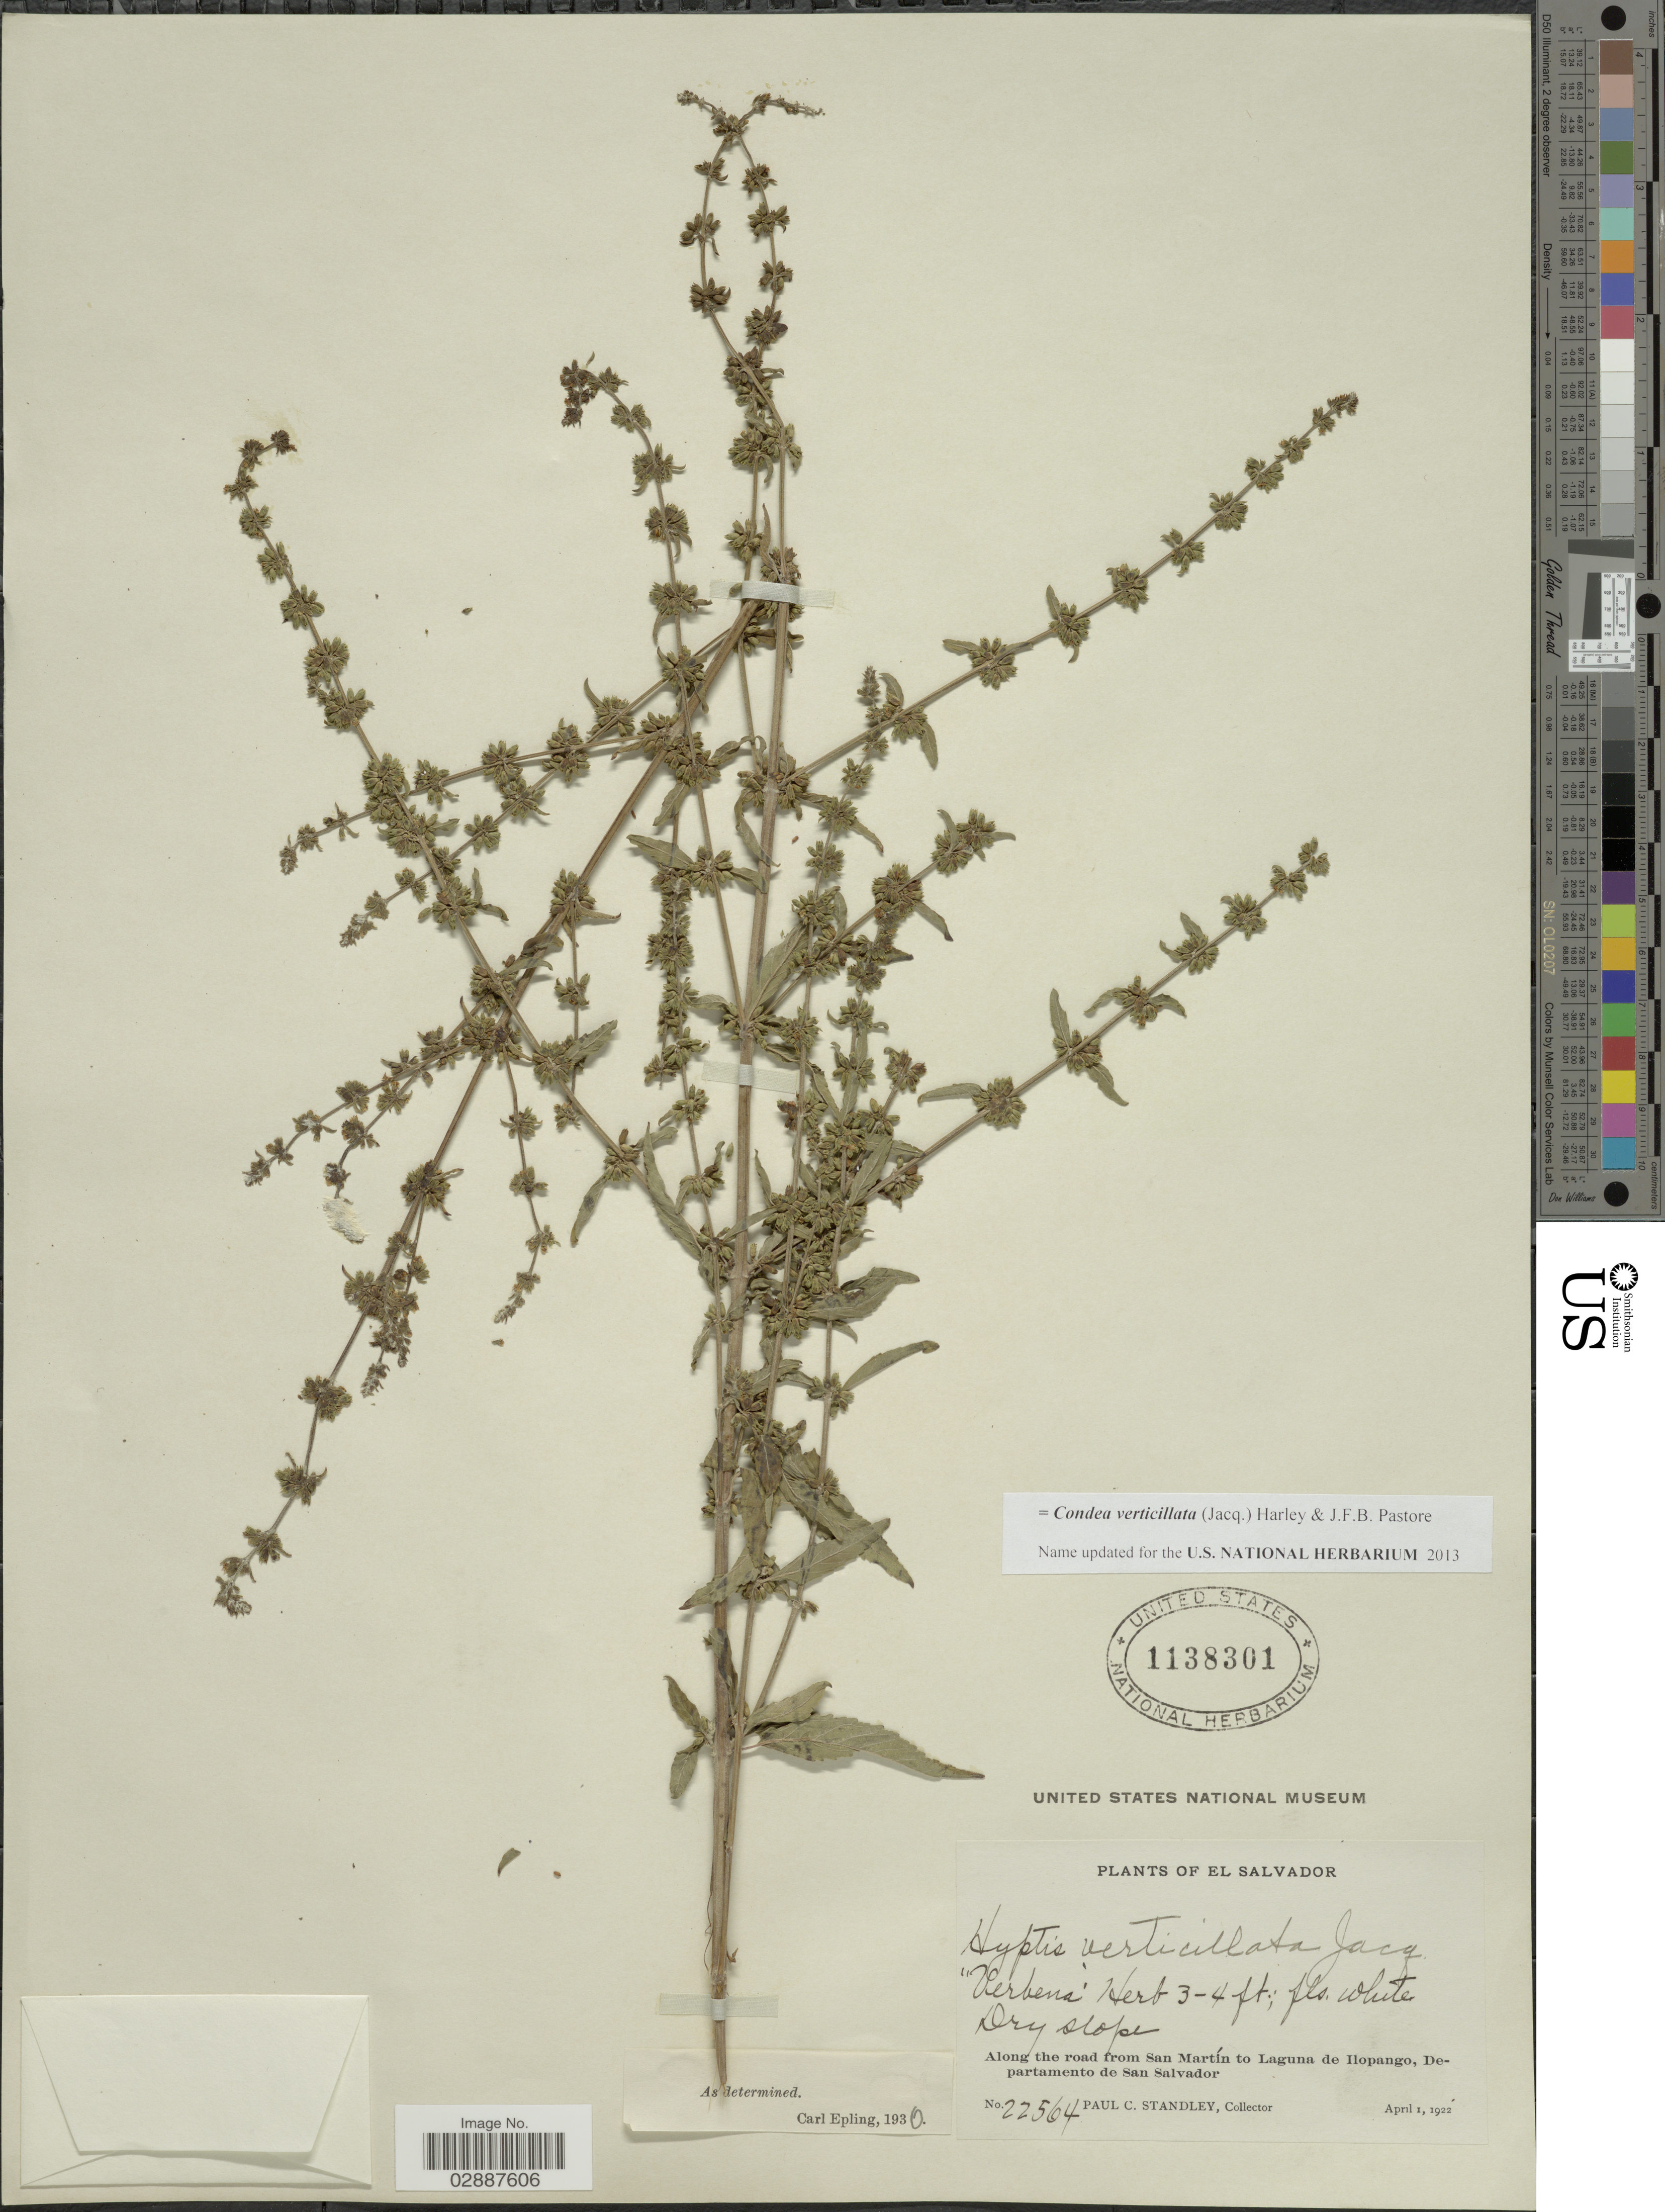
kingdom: Plantae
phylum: Tracheophyta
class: Magnoliopsida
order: Lamiales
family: Lamiaceae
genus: Condea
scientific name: Condea verticillata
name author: (Jacq.) Harley & J.F.B. Pastore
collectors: P. C. Standley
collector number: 22564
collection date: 1922-04-01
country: El Salvador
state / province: San Salvador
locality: Along the road from San Martín to Laguna de Hopango, Departamento de San Salvador.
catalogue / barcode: US 1138301